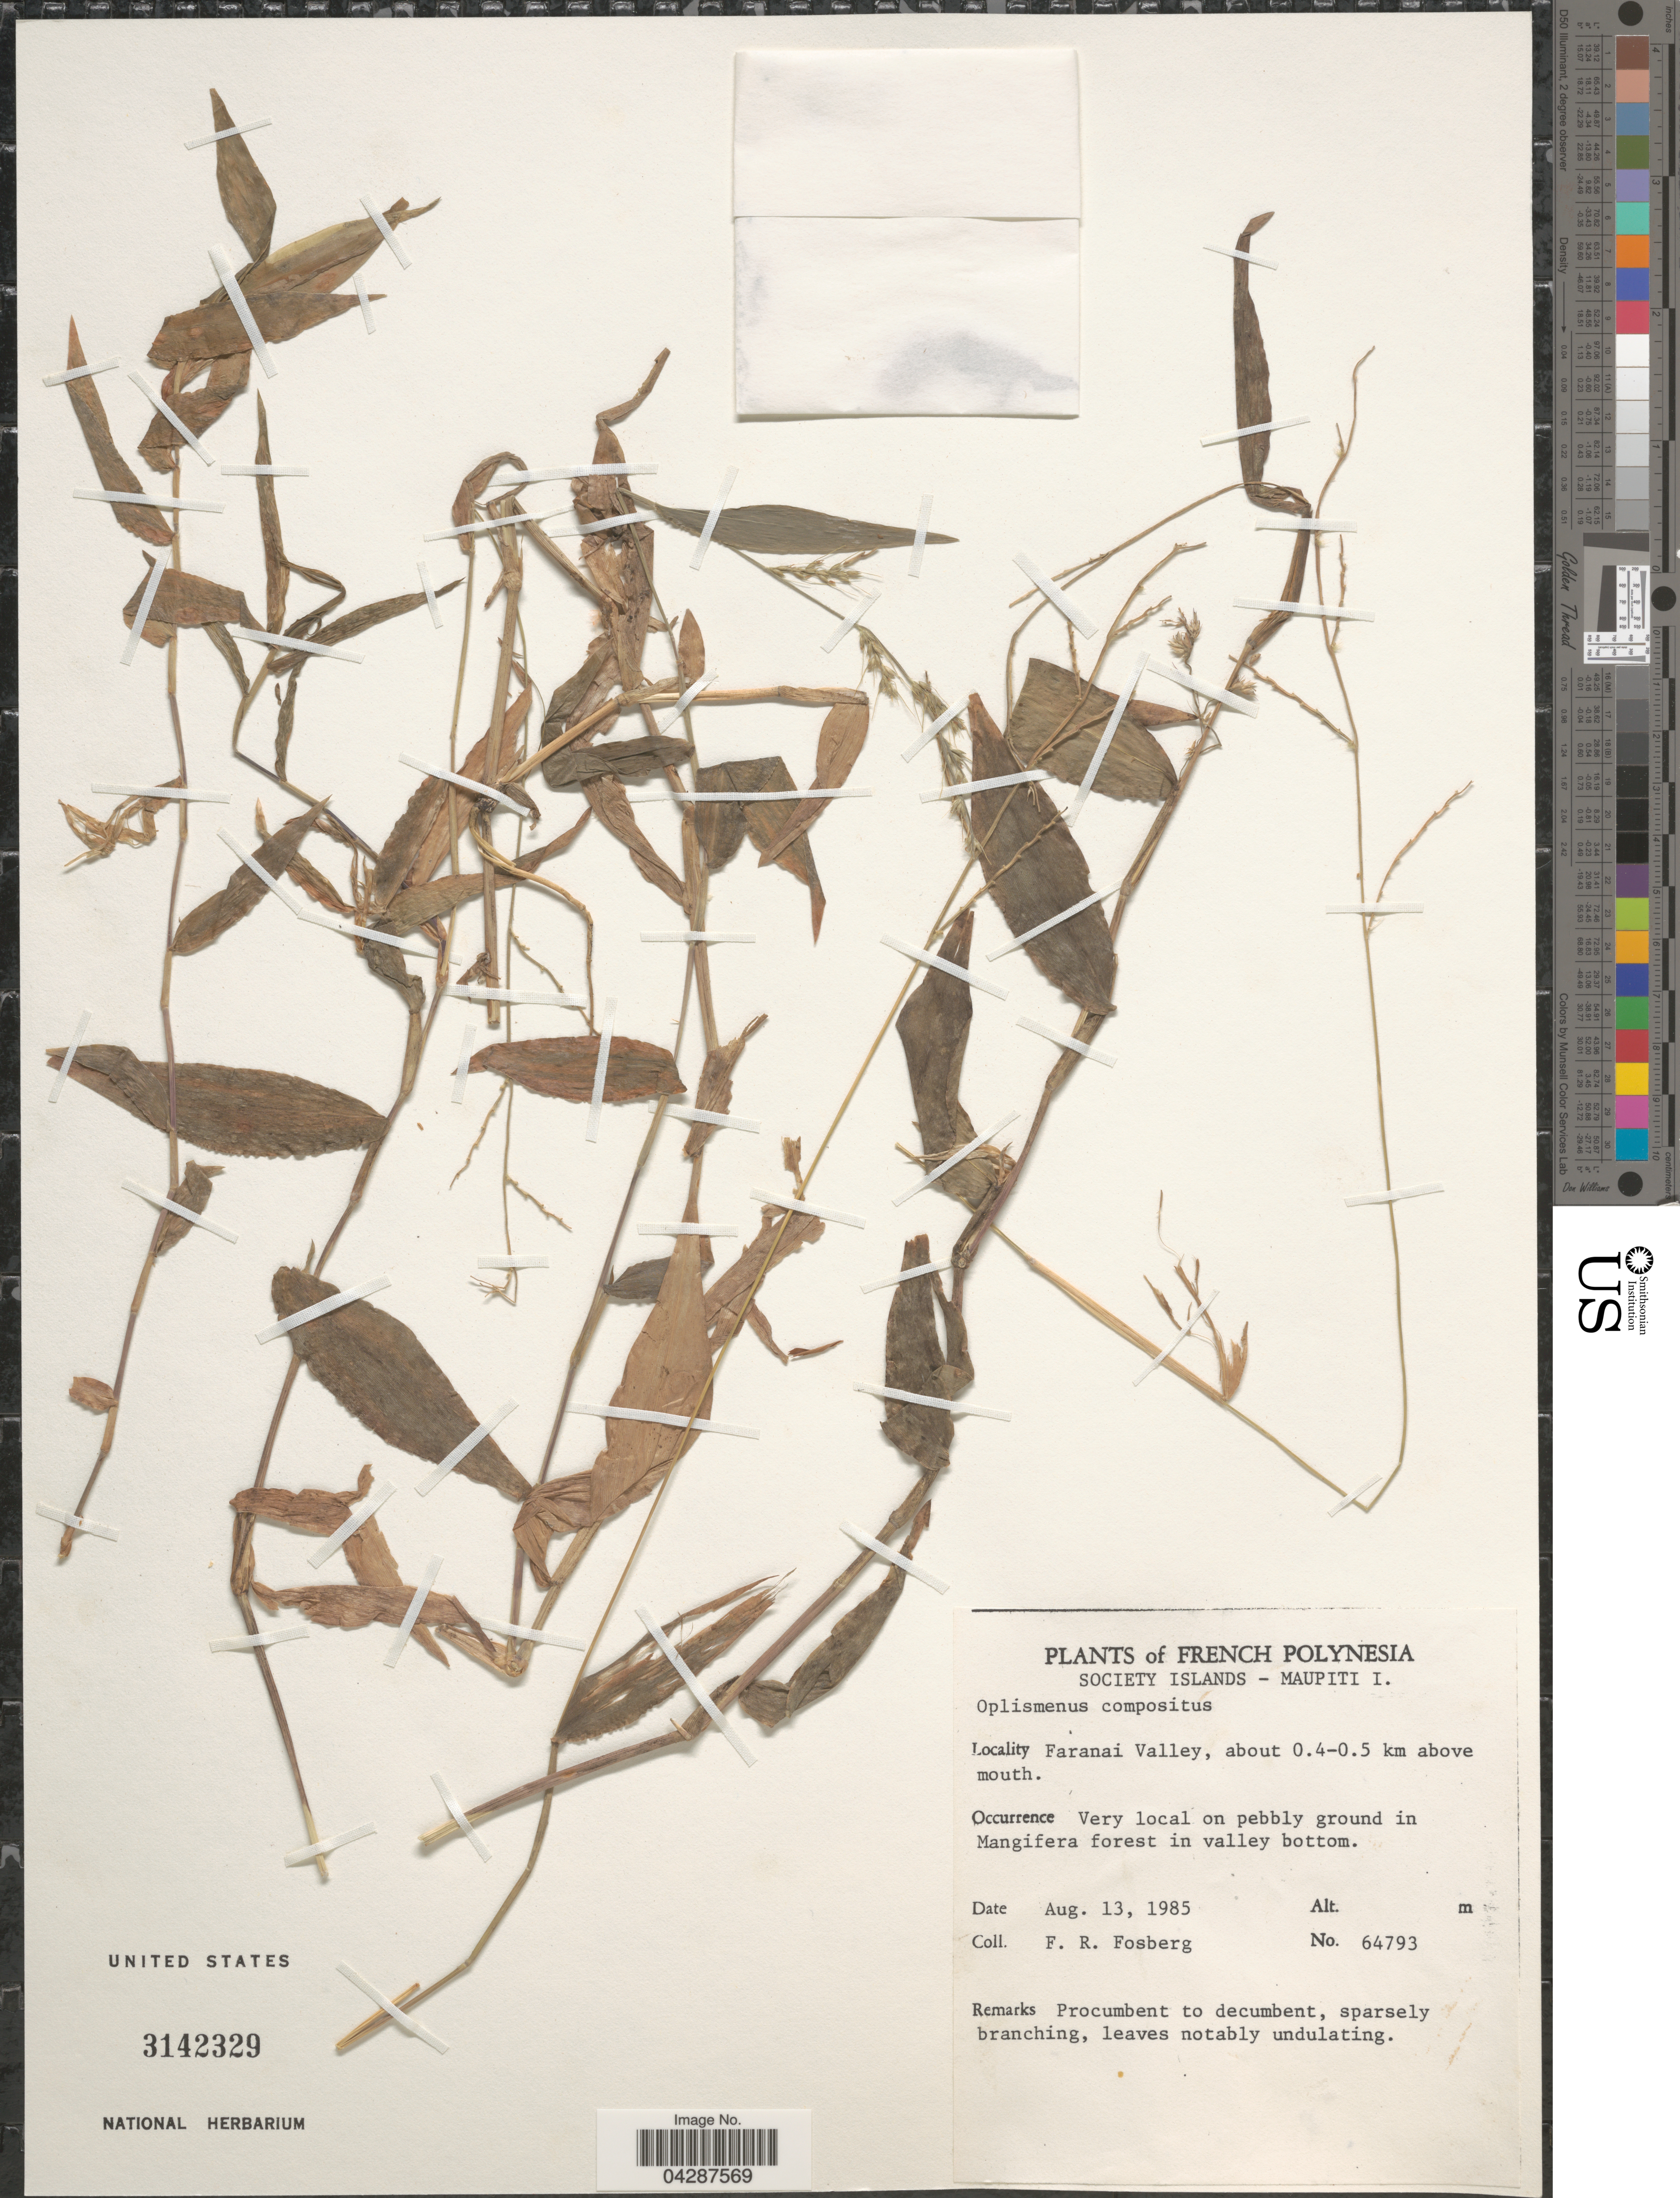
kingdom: Plantae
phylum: Tracheophyta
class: Liliopsida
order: Poales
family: Poaceae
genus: Oplismenus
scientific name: Oplismenus compositus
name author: (L.) P. Beauv.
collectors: F. R. Fosberg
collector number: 64793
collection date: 1985-08-13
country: French Polynesia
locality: Society Islands - Maupiti I. Faranai Valley, about 0.4-0.5 km above mouth.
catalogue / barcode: US 3142329